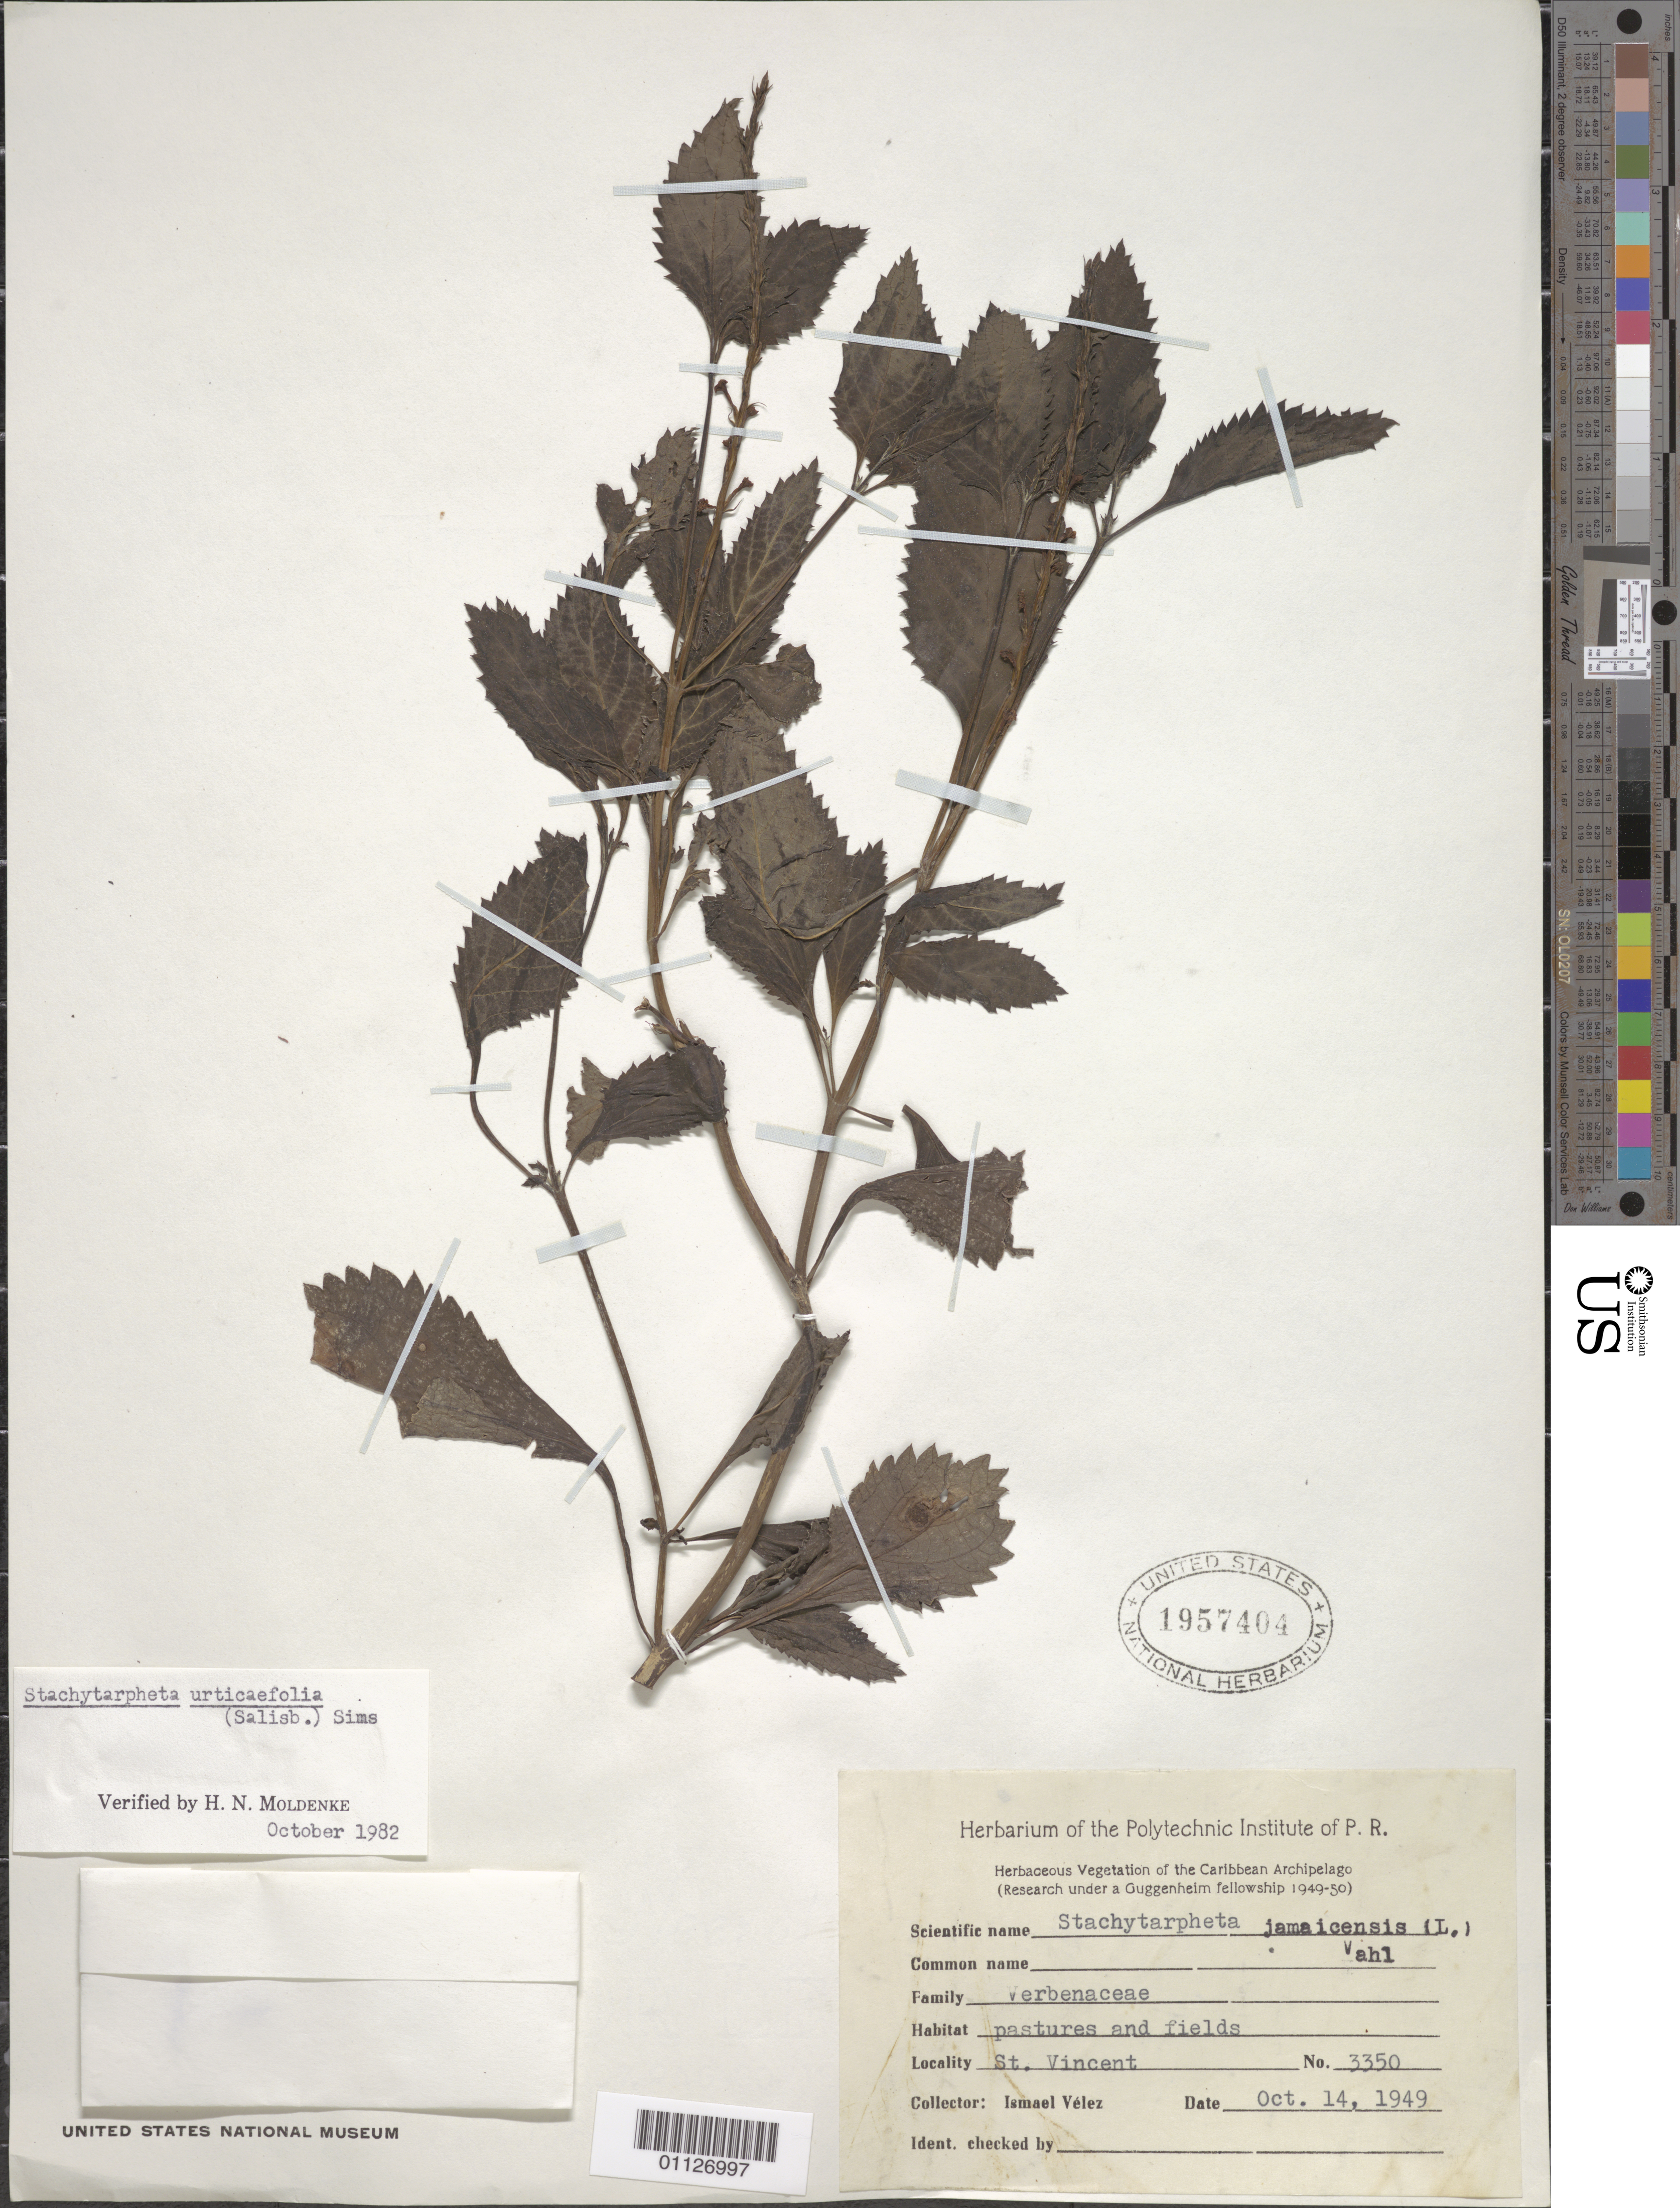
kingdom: Plantae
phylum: Tracheophyta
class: Magnoliopsida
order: Lamiales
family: Verbenaceae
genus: Stachytarpheta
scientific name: Stachytarpheta urticifolia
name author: Sims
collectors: I. Velez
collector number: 3350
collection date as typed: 14 Oct 1949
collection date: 1949-10-14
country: St. Vincent - Grenadines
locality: Pastures and fields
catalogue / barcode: US 1957404